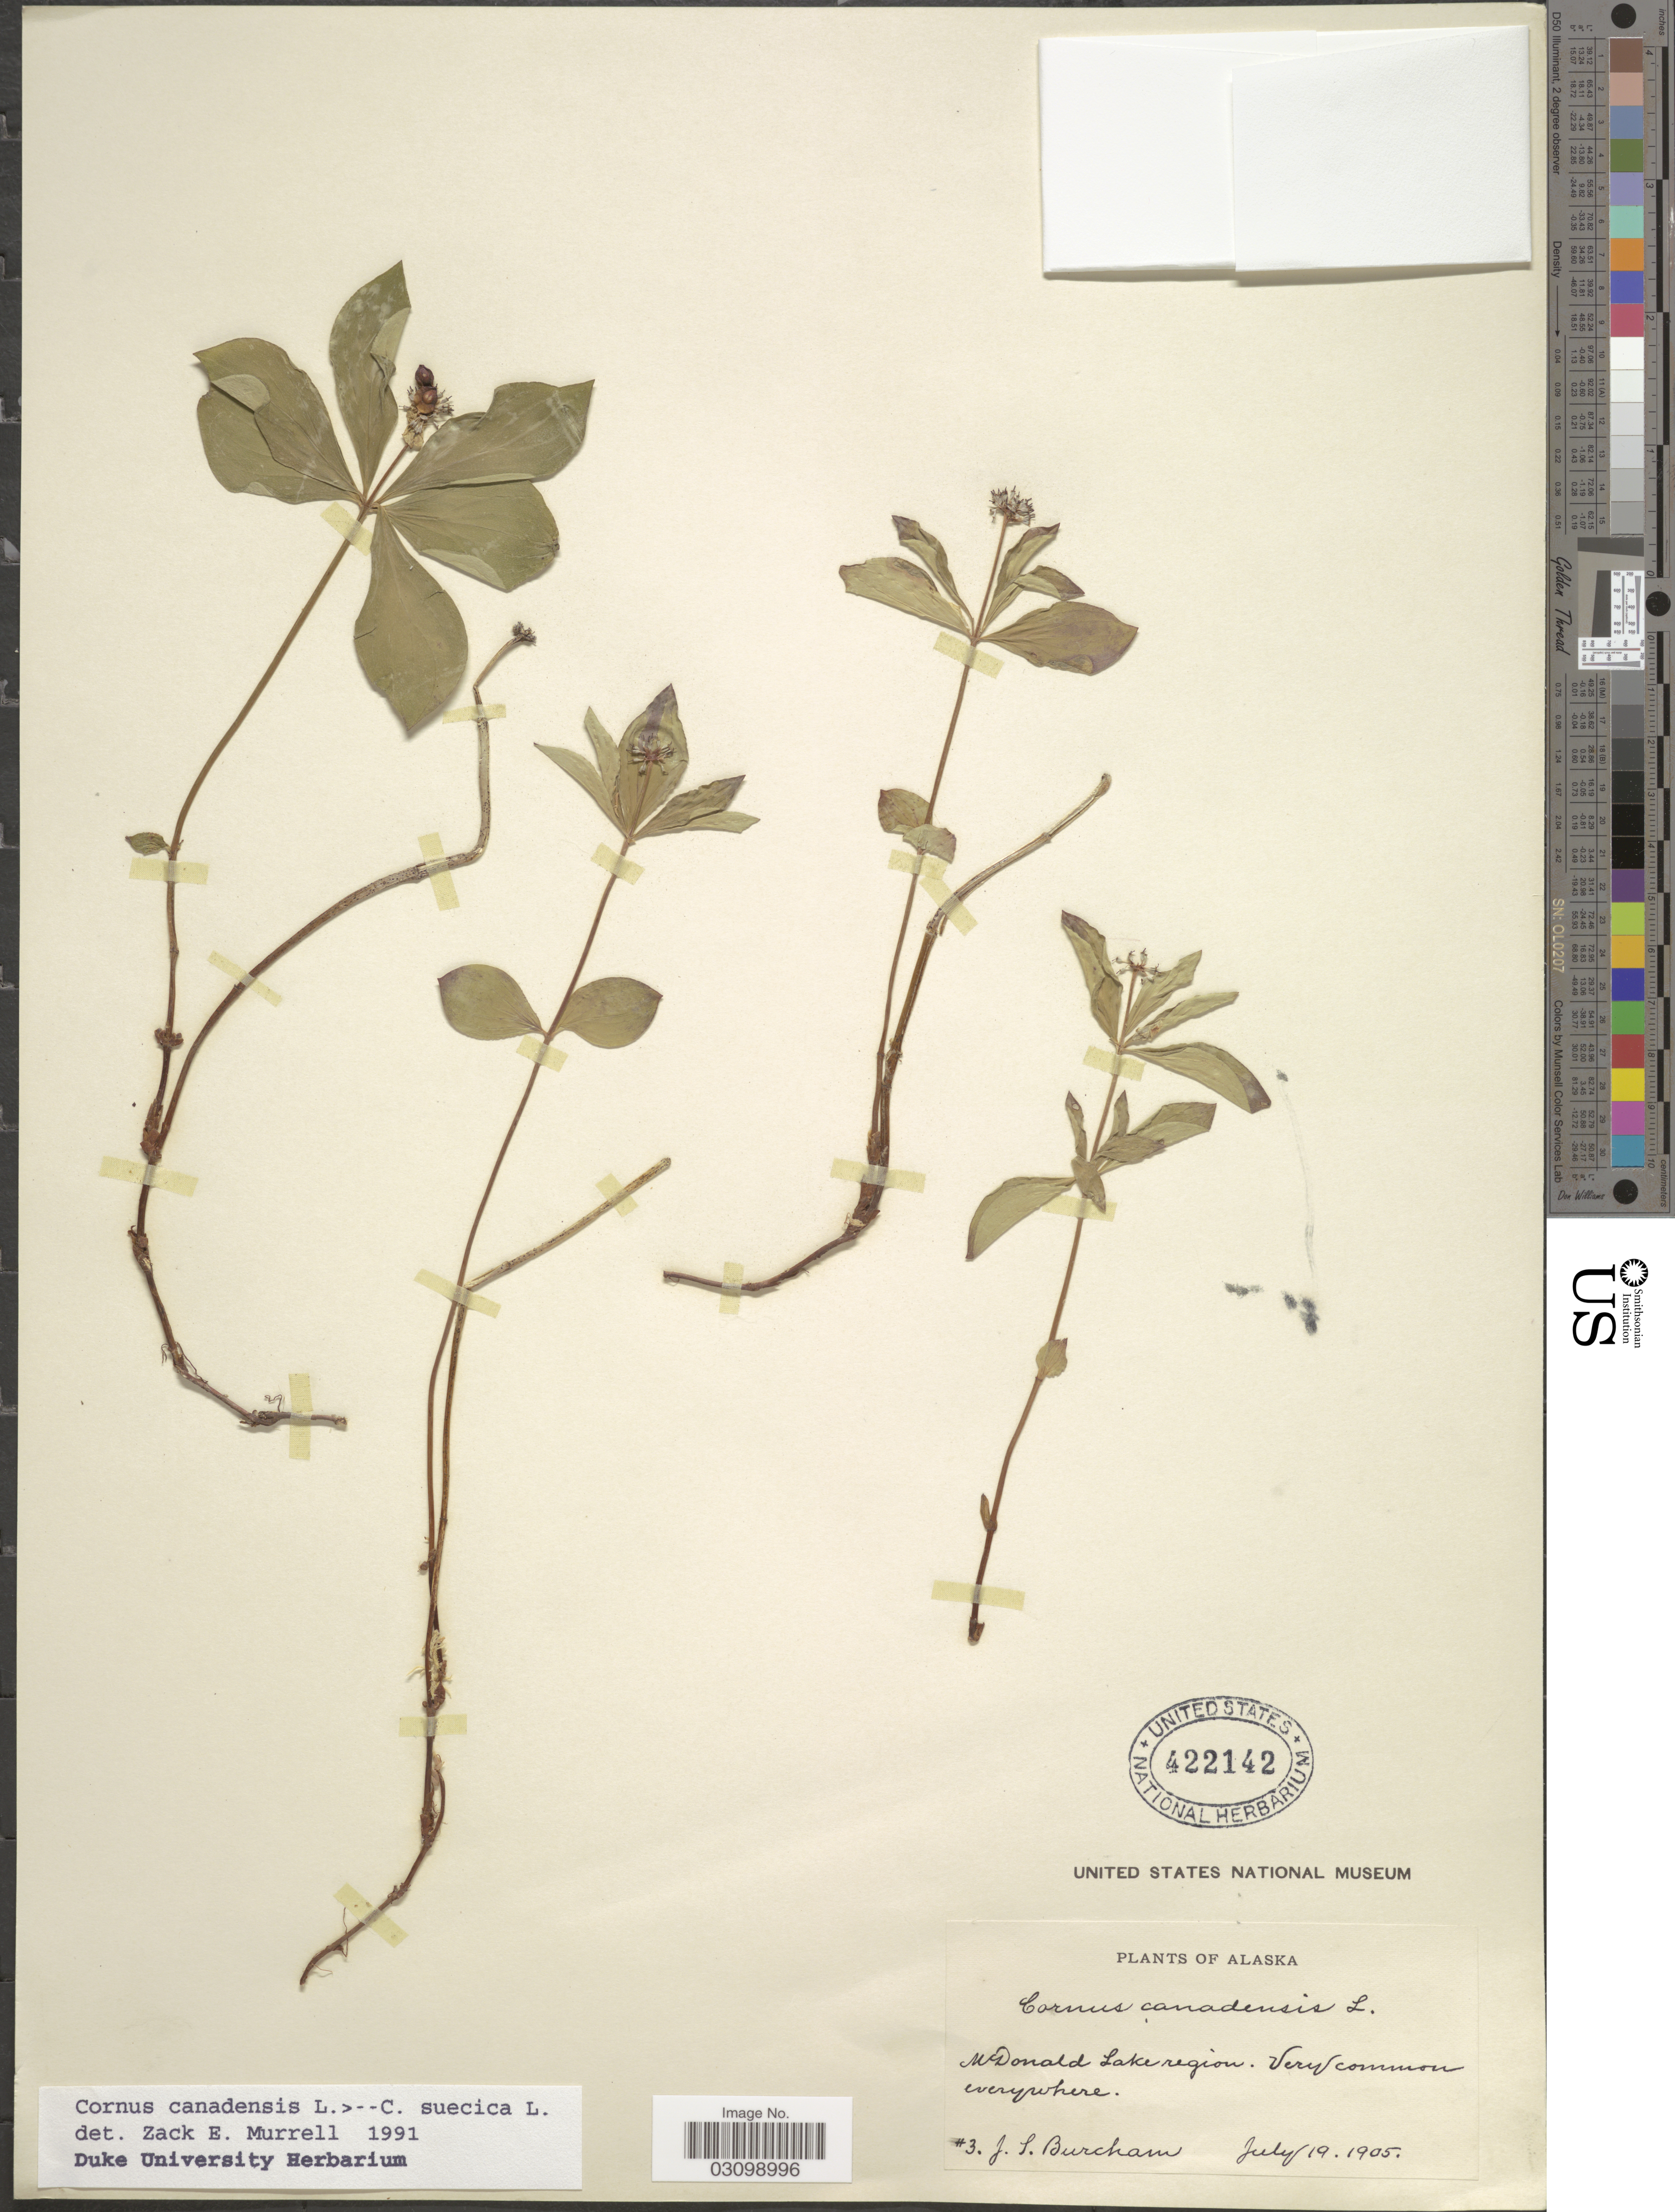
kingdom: Plantae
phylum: Tracheophyta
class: Magnoliopsida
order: Cornales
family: Cornaceae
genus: Cornus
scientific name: Cornus sp.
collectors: J. Burcham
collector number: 3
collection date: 1905-07-19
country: United States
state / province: Alaska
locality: McDonald Lake region.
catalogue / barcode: US 422142